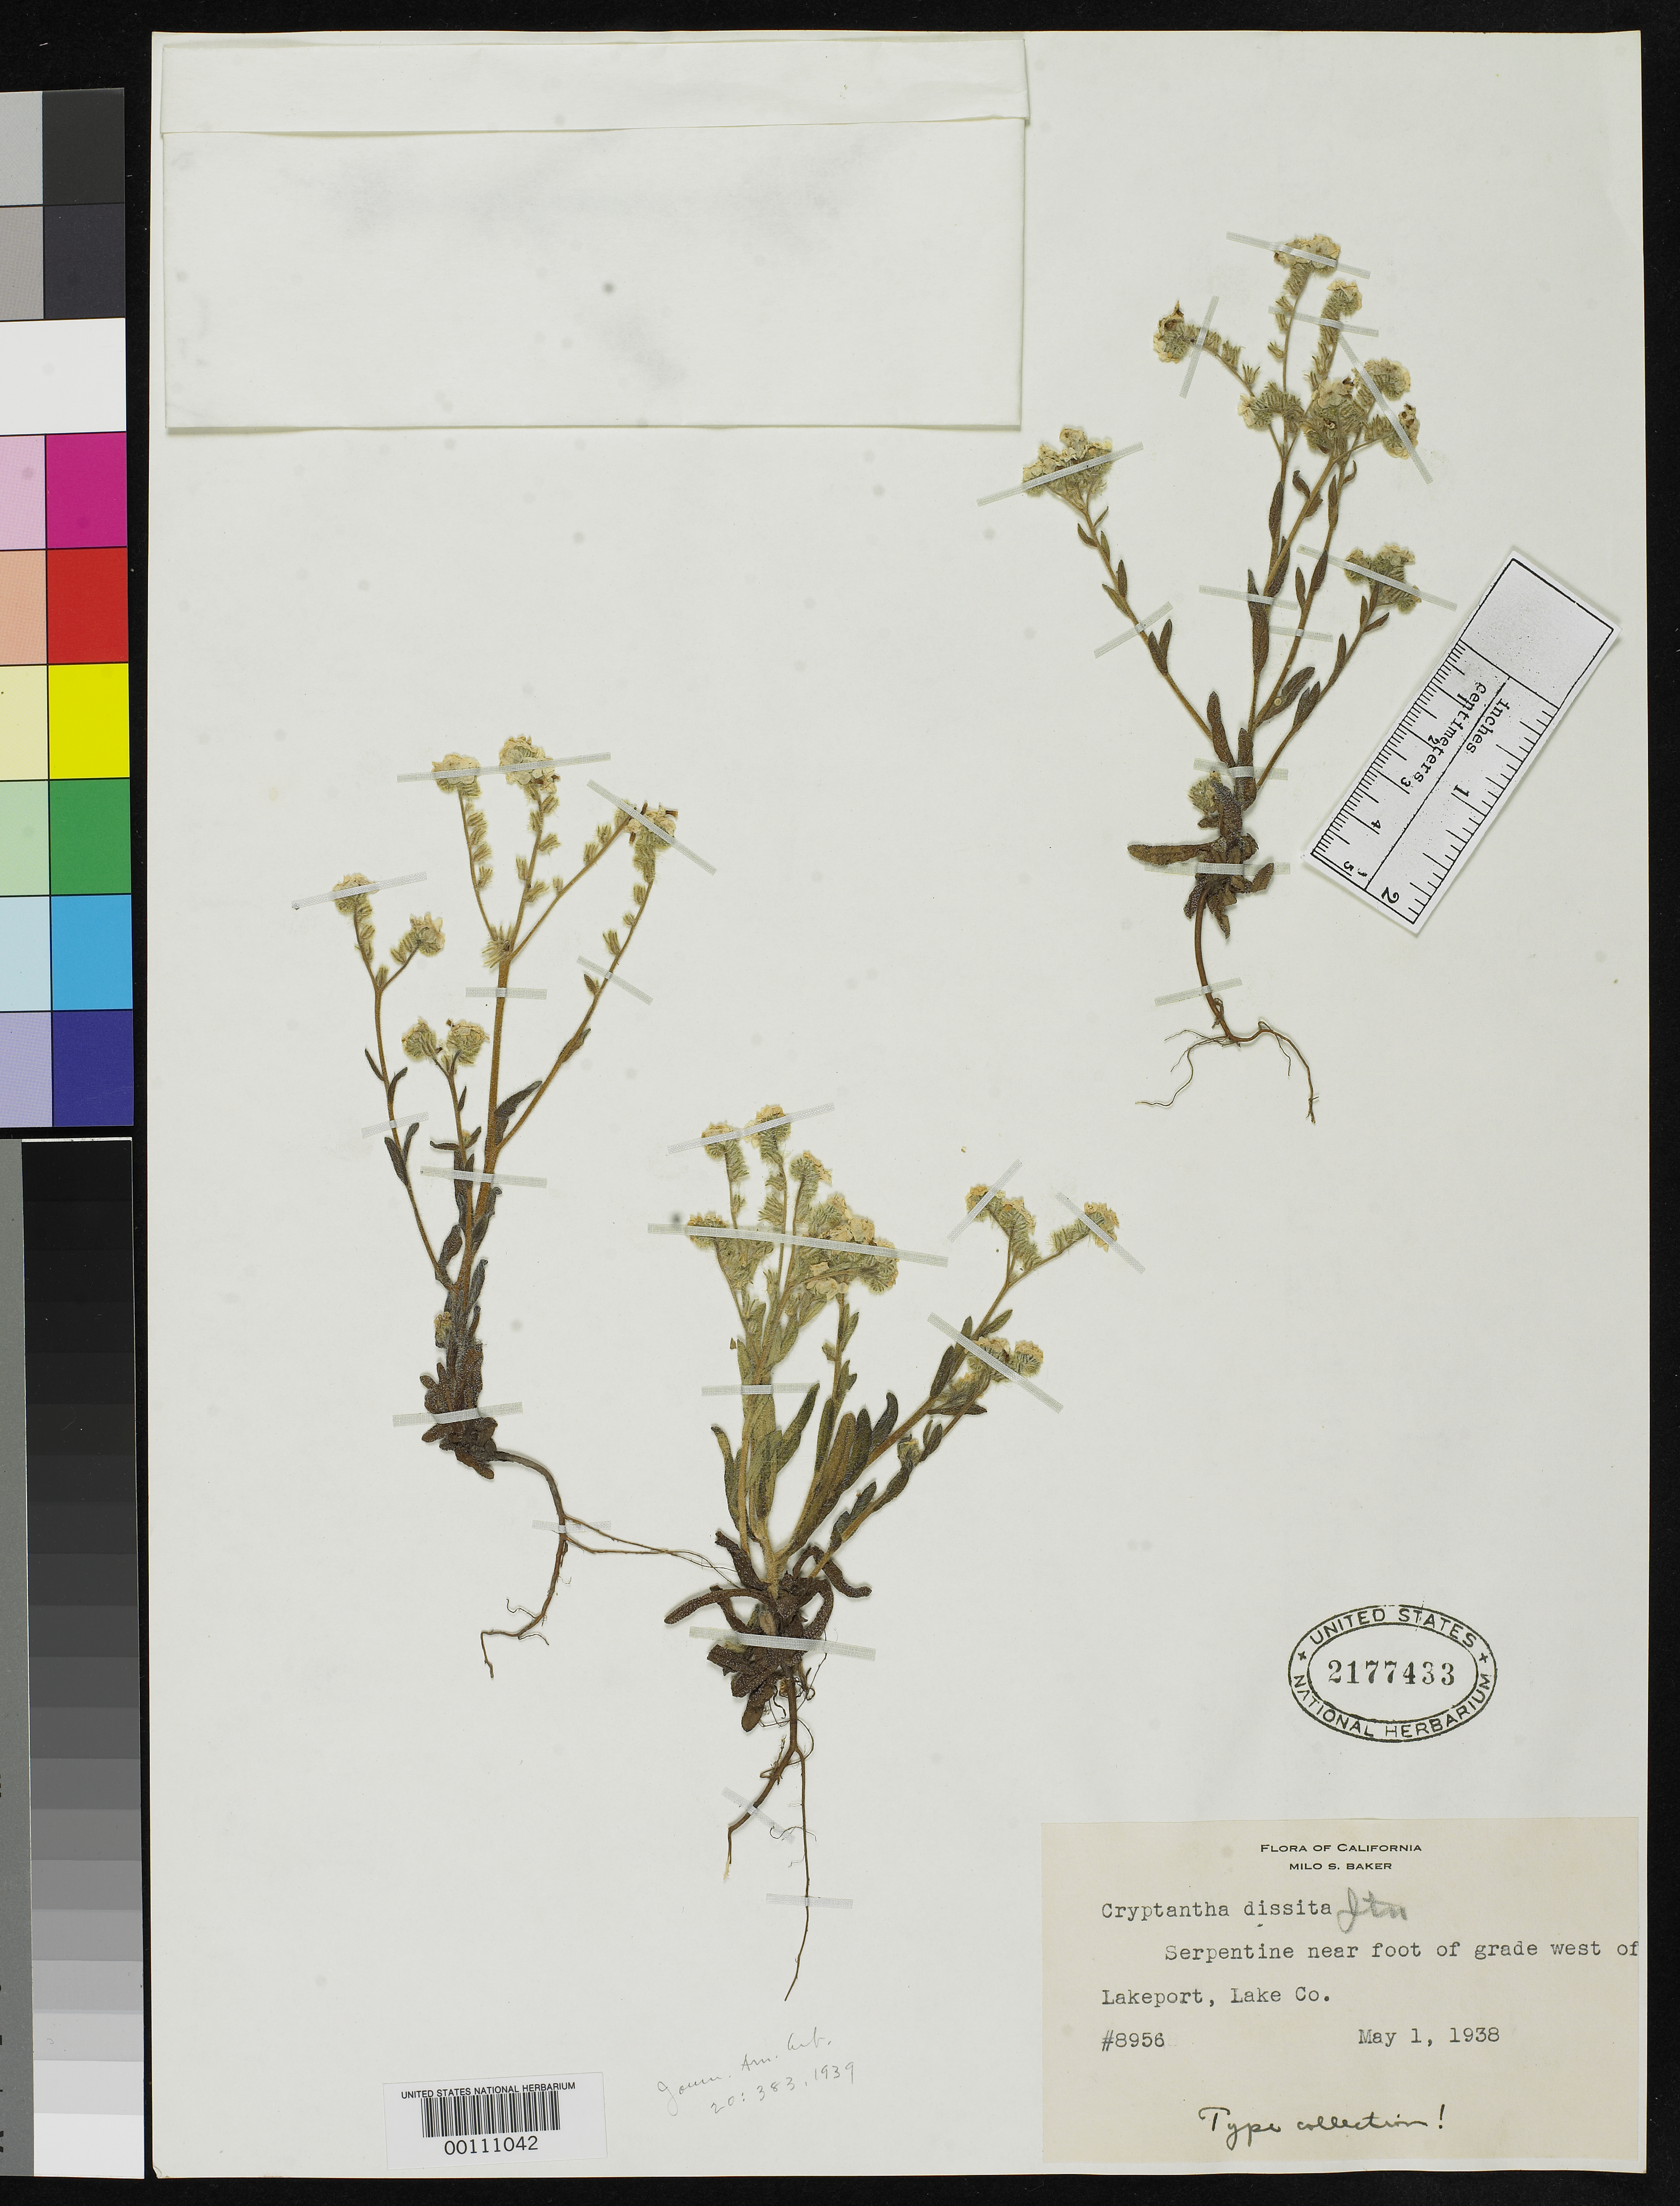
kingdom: Plantae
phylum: Tracheophyta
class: Magnoliopsida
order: Boraginales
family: Boraginaceae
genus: Cryptantha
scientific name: Cryptantha dissita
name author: I.M. Johnst.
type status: Isotype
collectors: M. S. Baker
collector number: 8956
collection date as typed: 01 May 1938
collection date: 1938-05-01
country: United States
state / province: California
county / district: Lake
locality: West of Lakeport.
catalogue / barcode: US 2177433